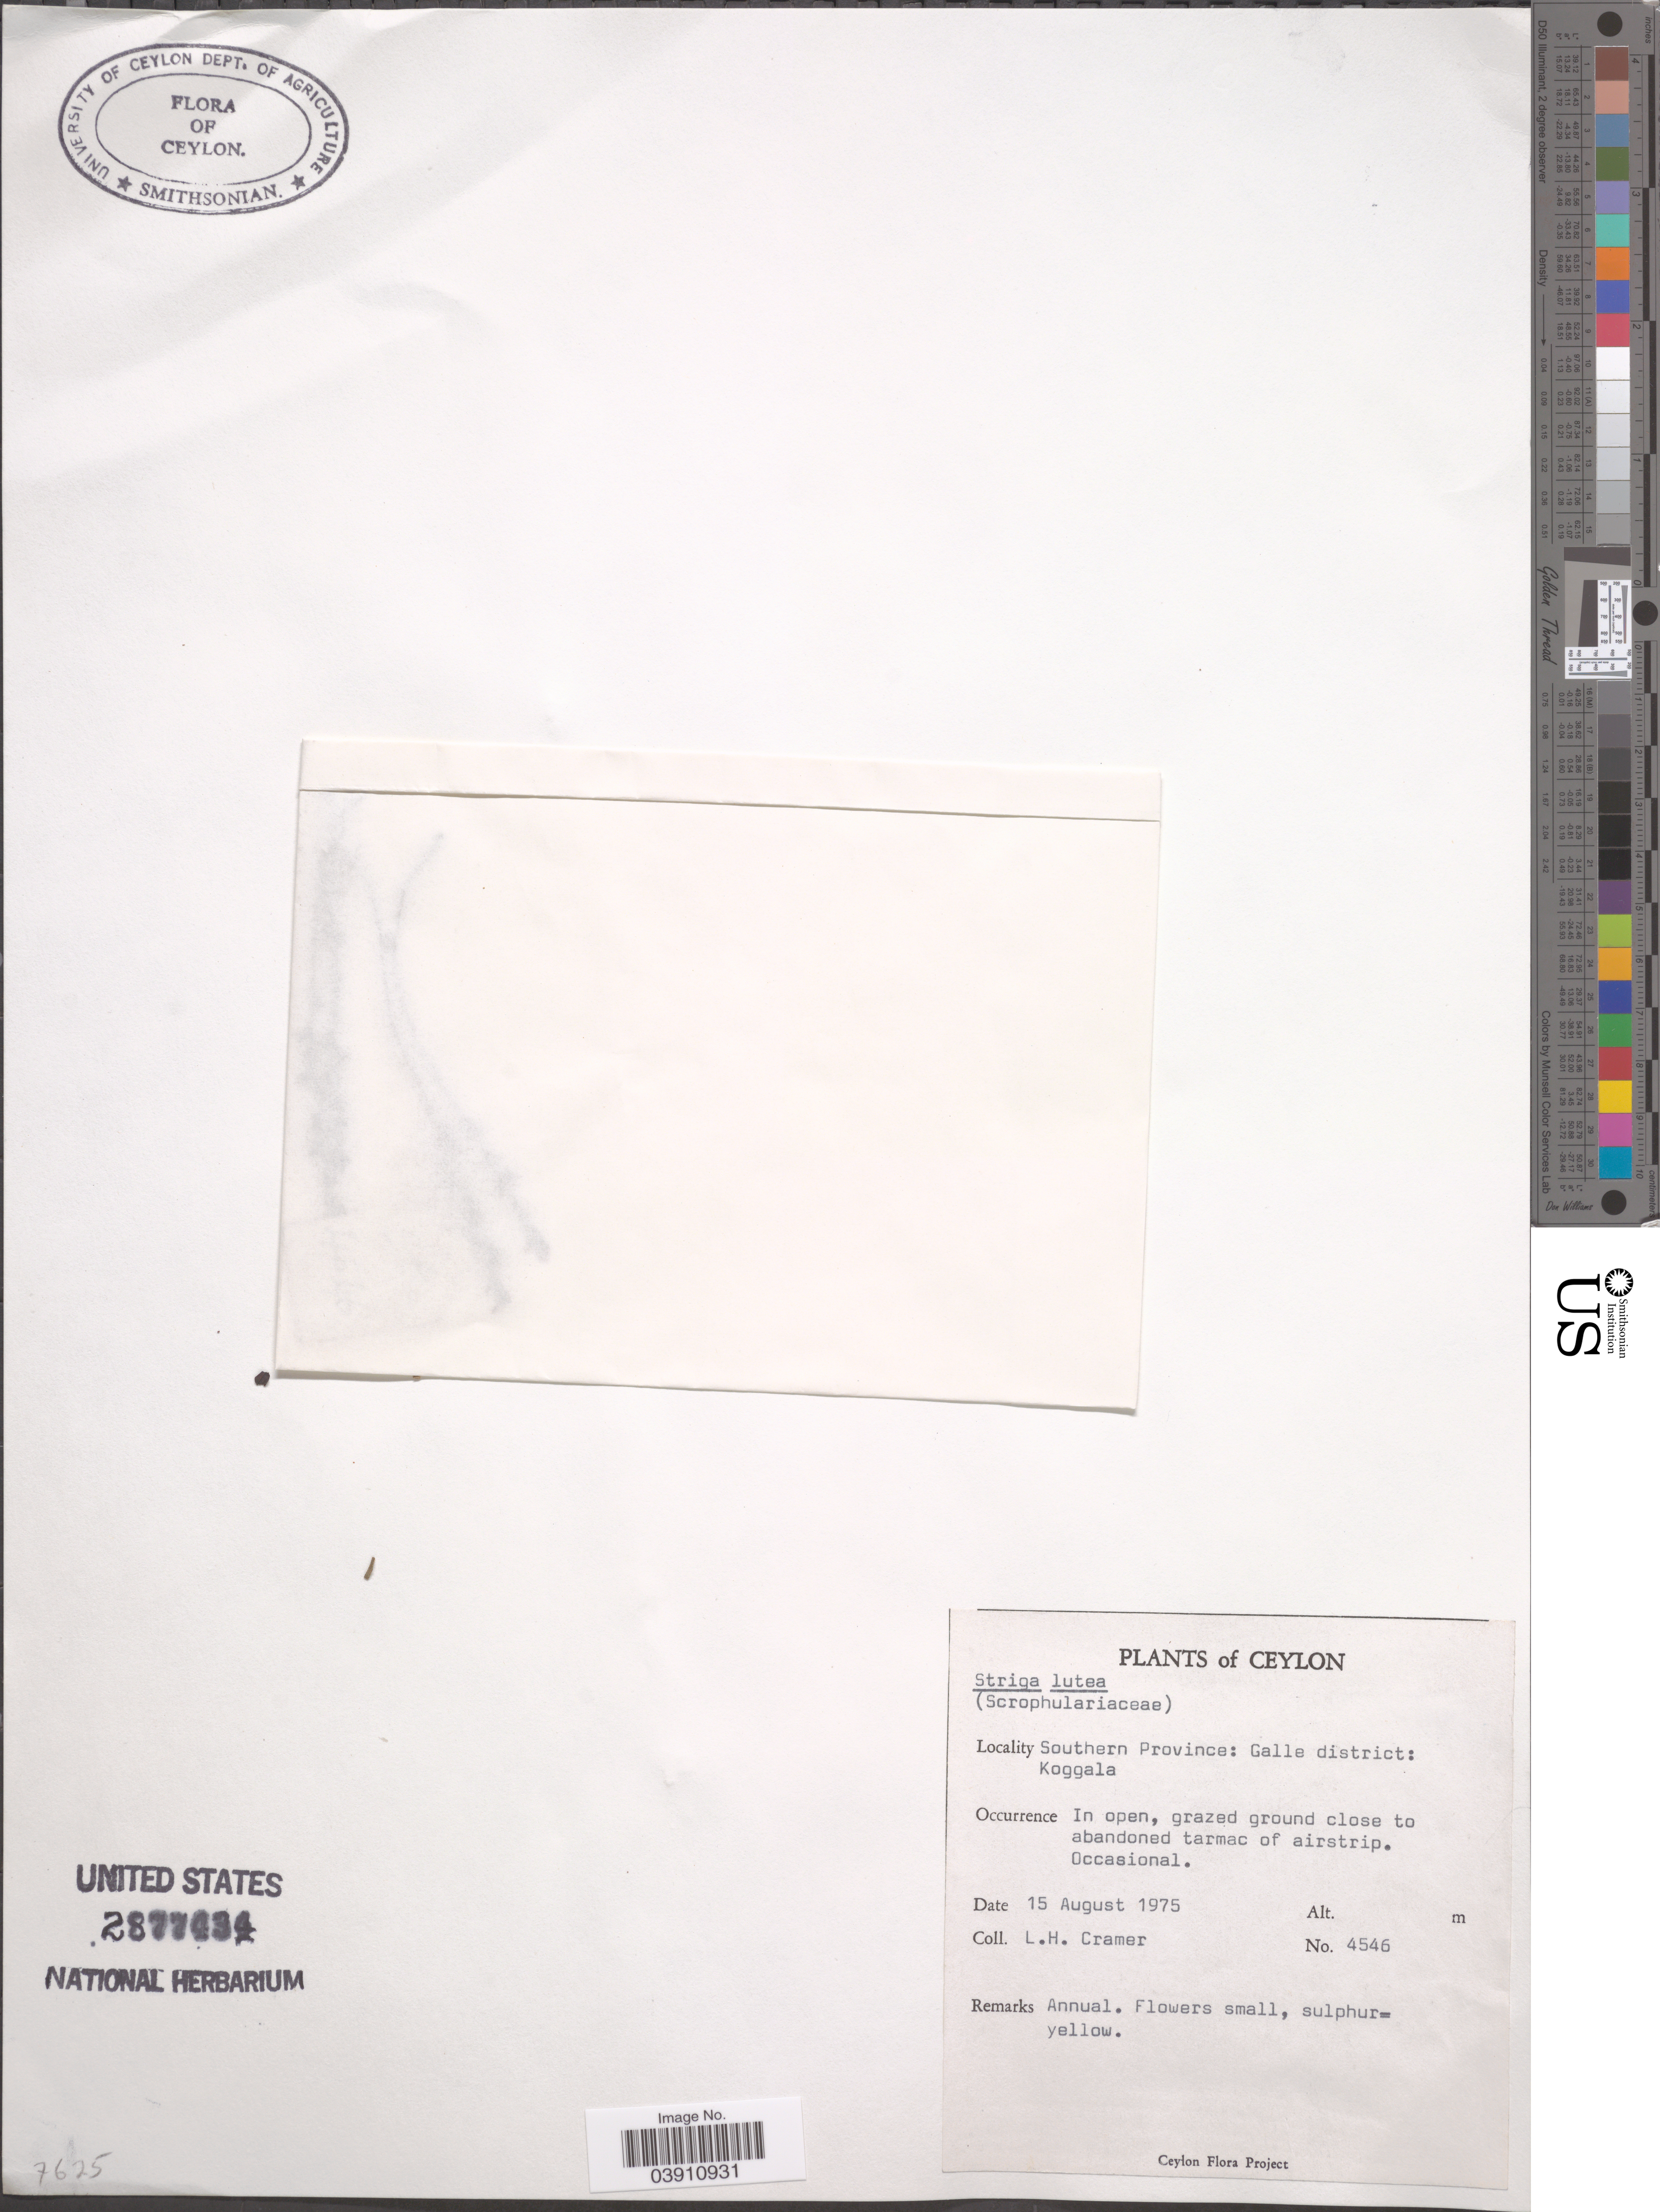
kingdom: Plantae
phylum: Tracheophyta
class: Magnoliopsida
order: Lamiales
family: Orobanchaceae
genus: Striga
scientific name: Striga lutea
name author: Lour.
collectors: L. H. Cramer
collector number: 4546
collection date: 1975-08-15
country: Sri Lanka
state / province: Southern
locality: Ceylon. Galle district: Koggala.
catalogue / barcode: US 2877434